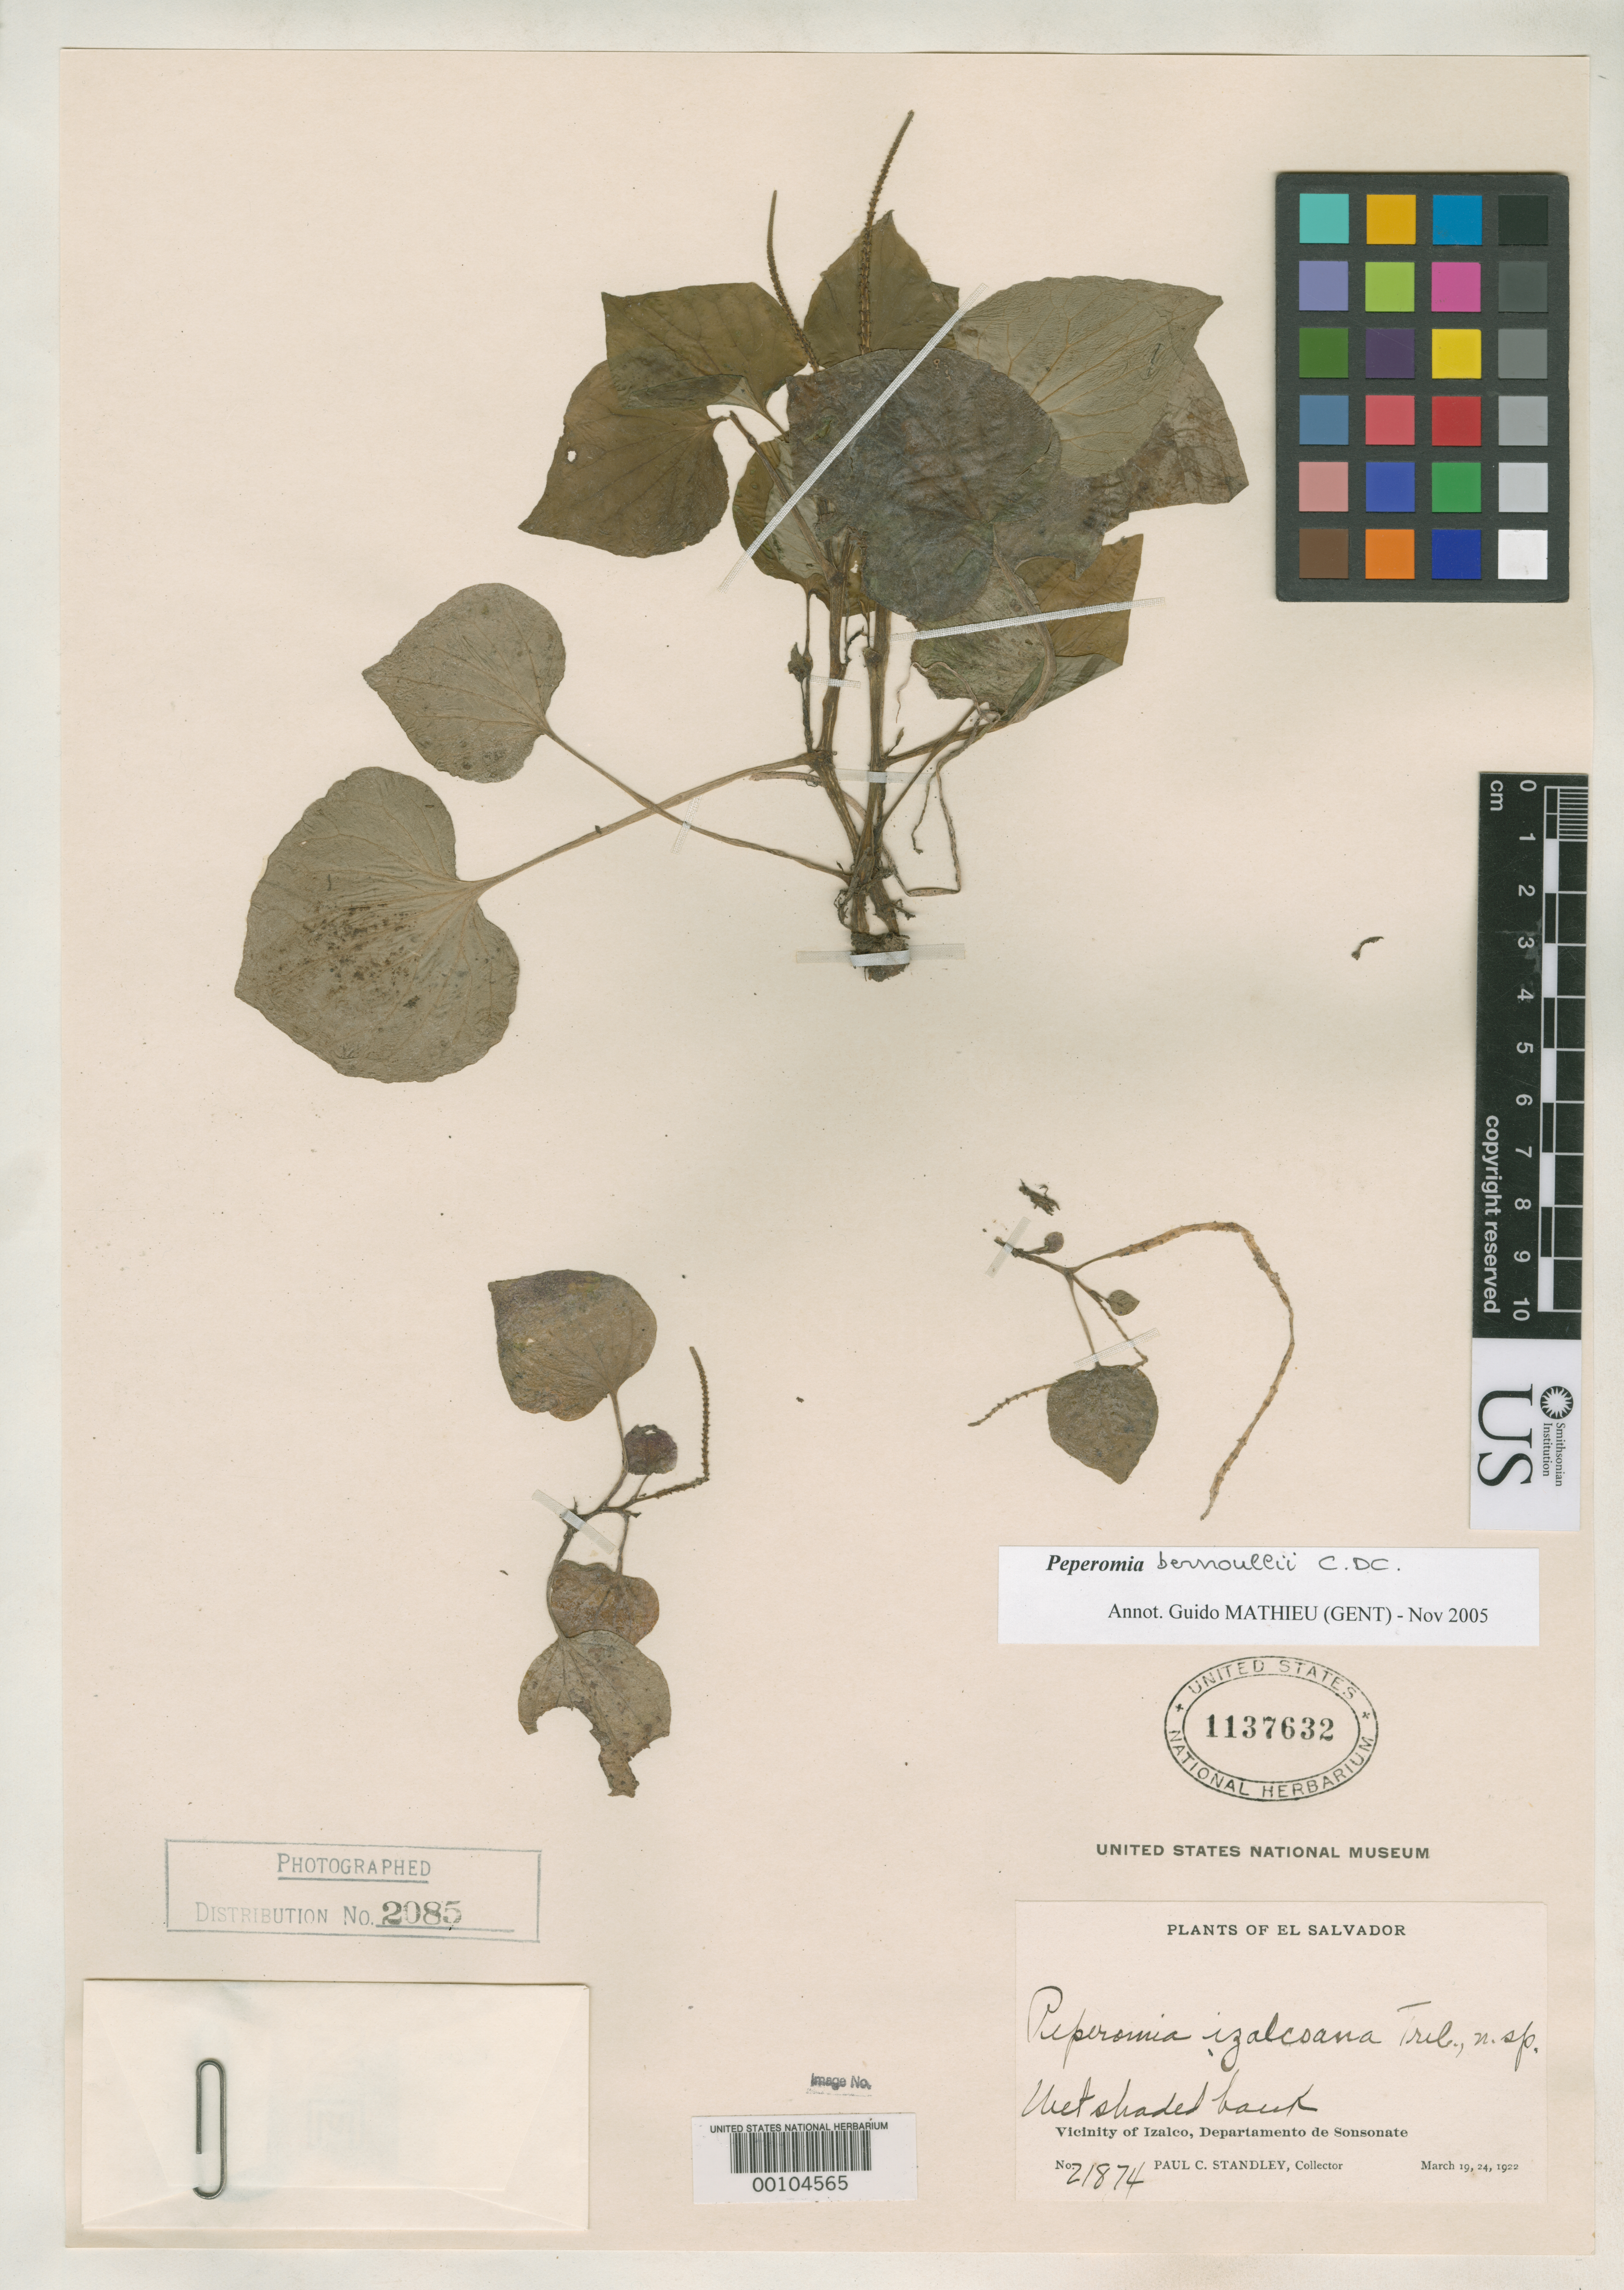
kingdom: Plantae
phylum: Tracheophyta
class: Magnoliopsida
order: Piperales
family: Piperaceae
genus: Peperomia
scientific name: Peperomia izalcoana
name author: Trel.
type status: Isotype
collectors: P. C. Standley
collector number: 21874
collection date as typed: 19 Mar 1922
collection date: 1922-03-19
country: El Salvador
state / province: Sonsonate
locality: Izalco.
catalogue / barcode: US 1137632